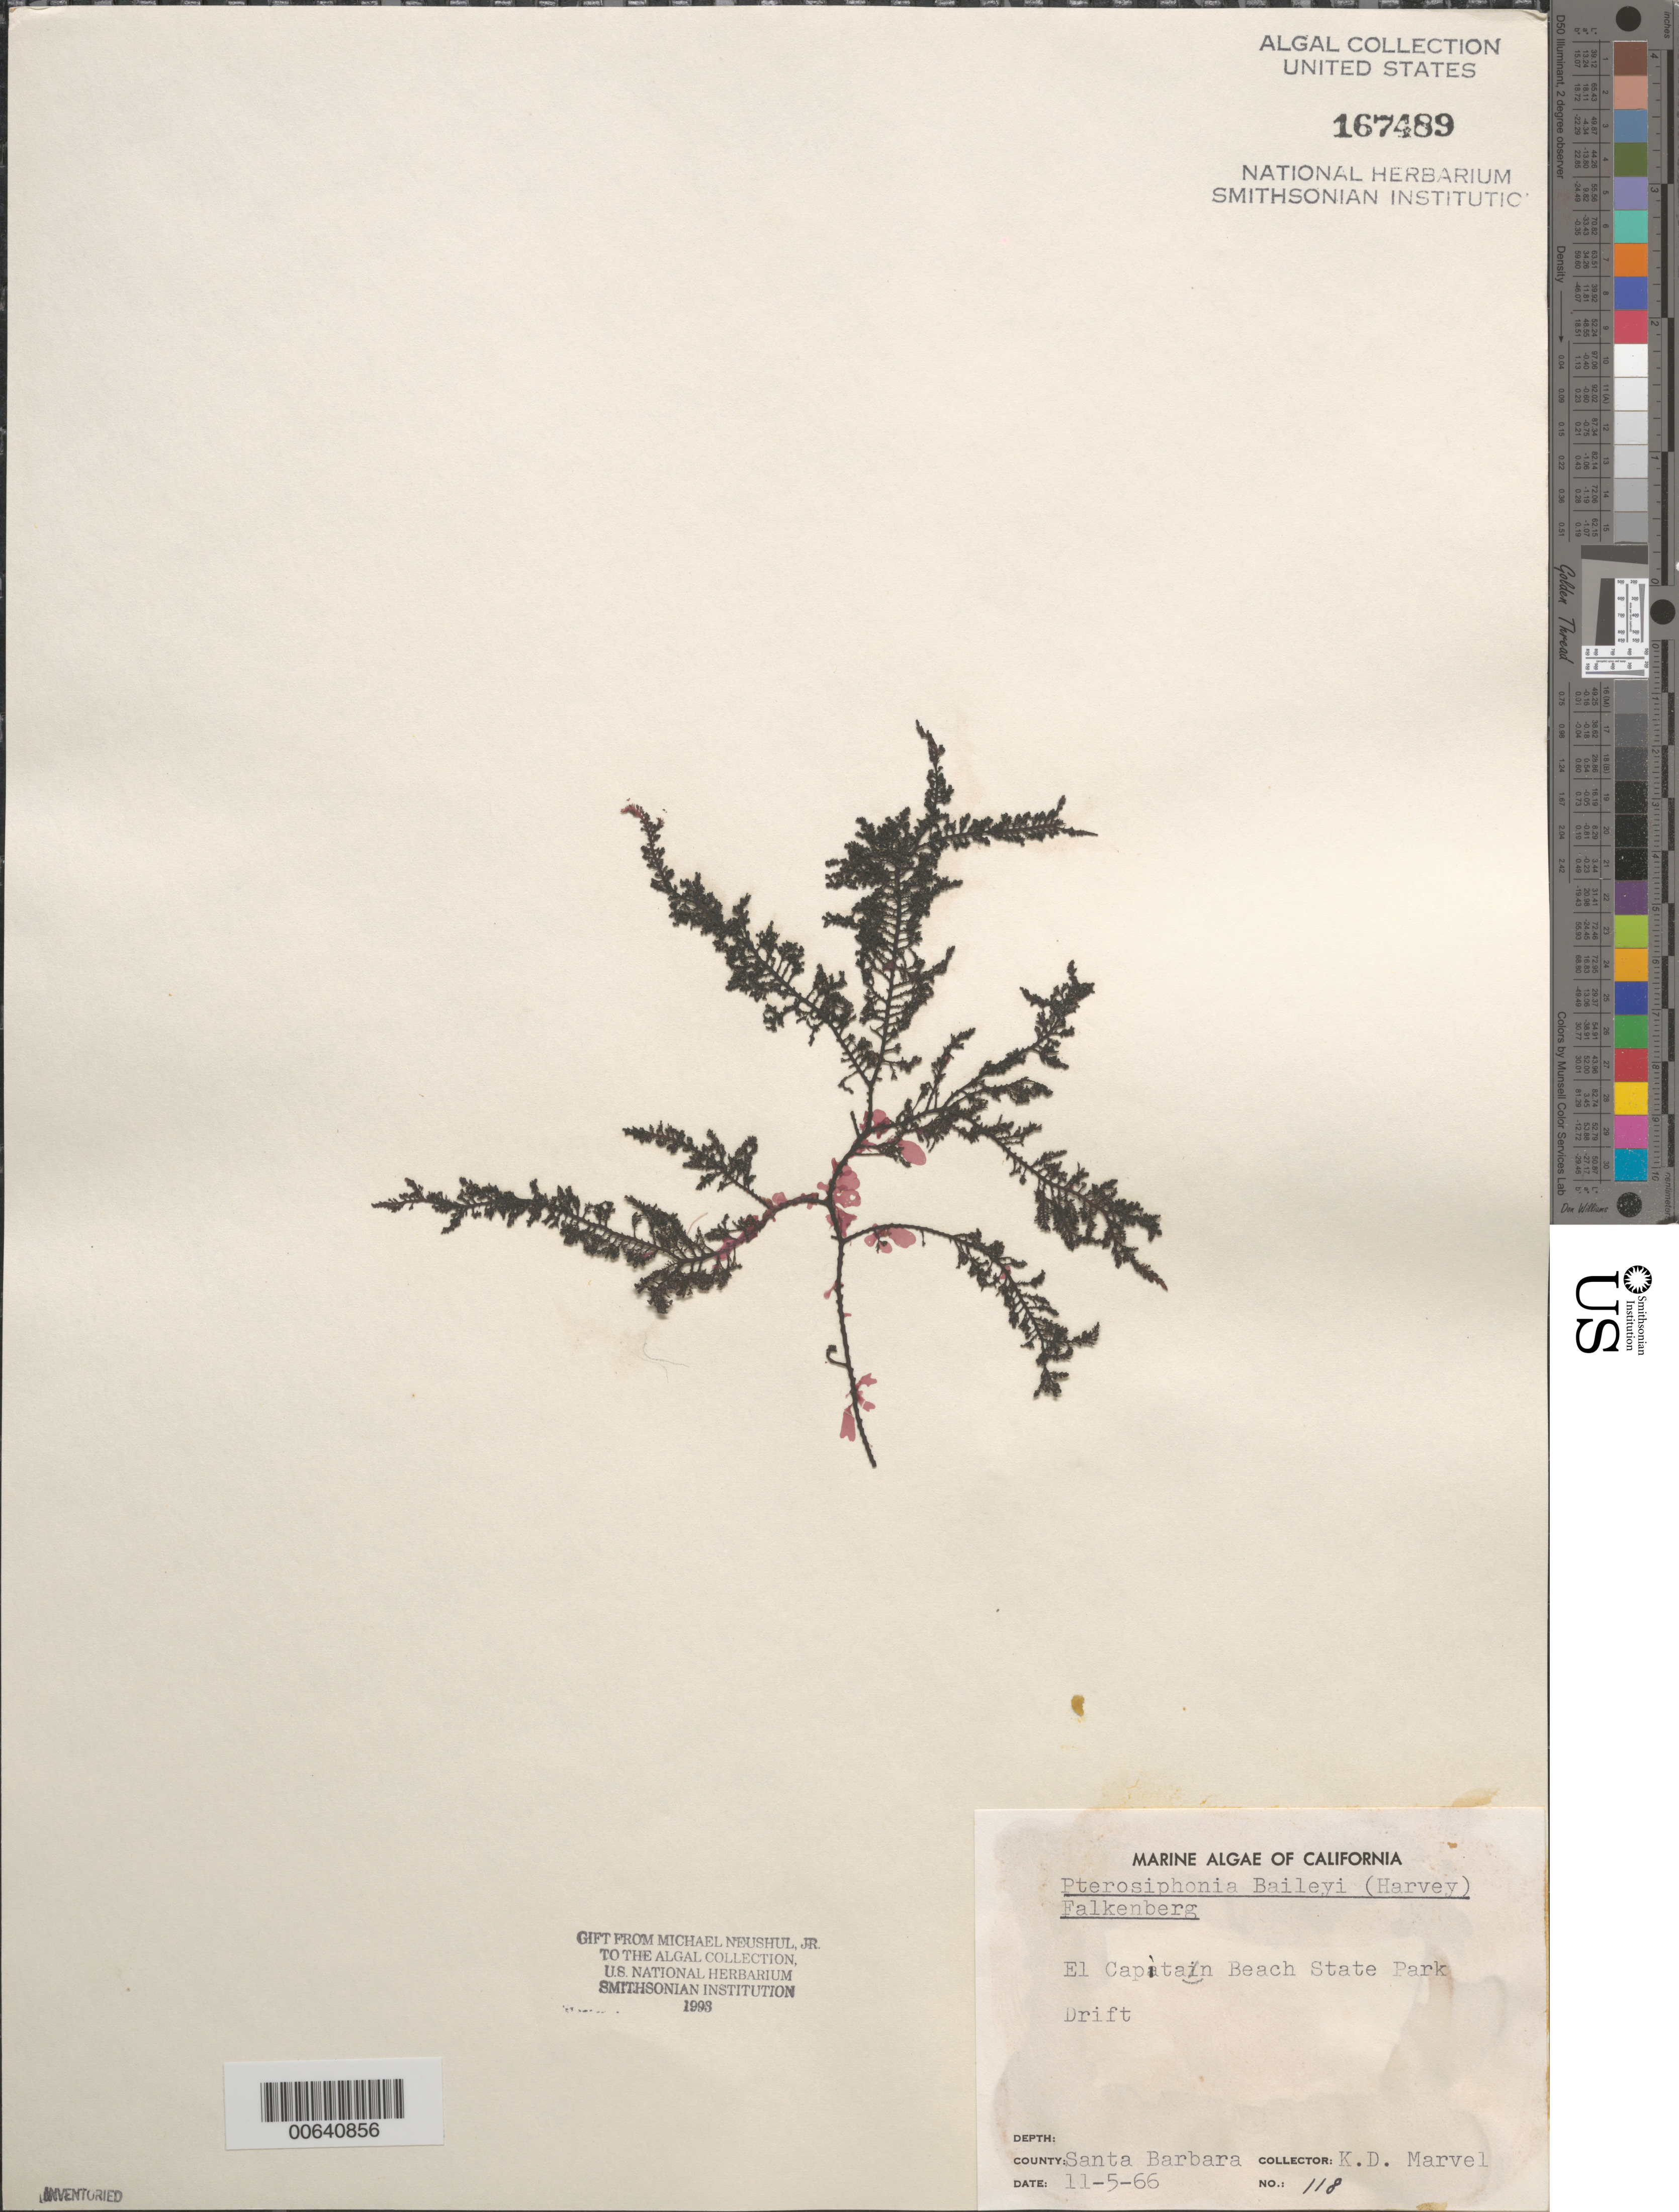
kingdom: Plantae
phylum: Rhodophyta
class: Florideophyceae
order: Ceramiales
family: Rhodomelaceae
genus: Symphyocladiella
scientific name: Symphyocladiella baileyi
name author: (Harvey) D.E.Bustamante et al.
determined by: Algae name updating Project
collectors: K. Marvel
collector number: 118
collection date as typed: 05 Nov 1966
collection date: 1966-11-05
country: United States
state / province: California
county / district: Santa Barbara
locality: El Capitan Beach State Park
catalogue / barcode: US 167489